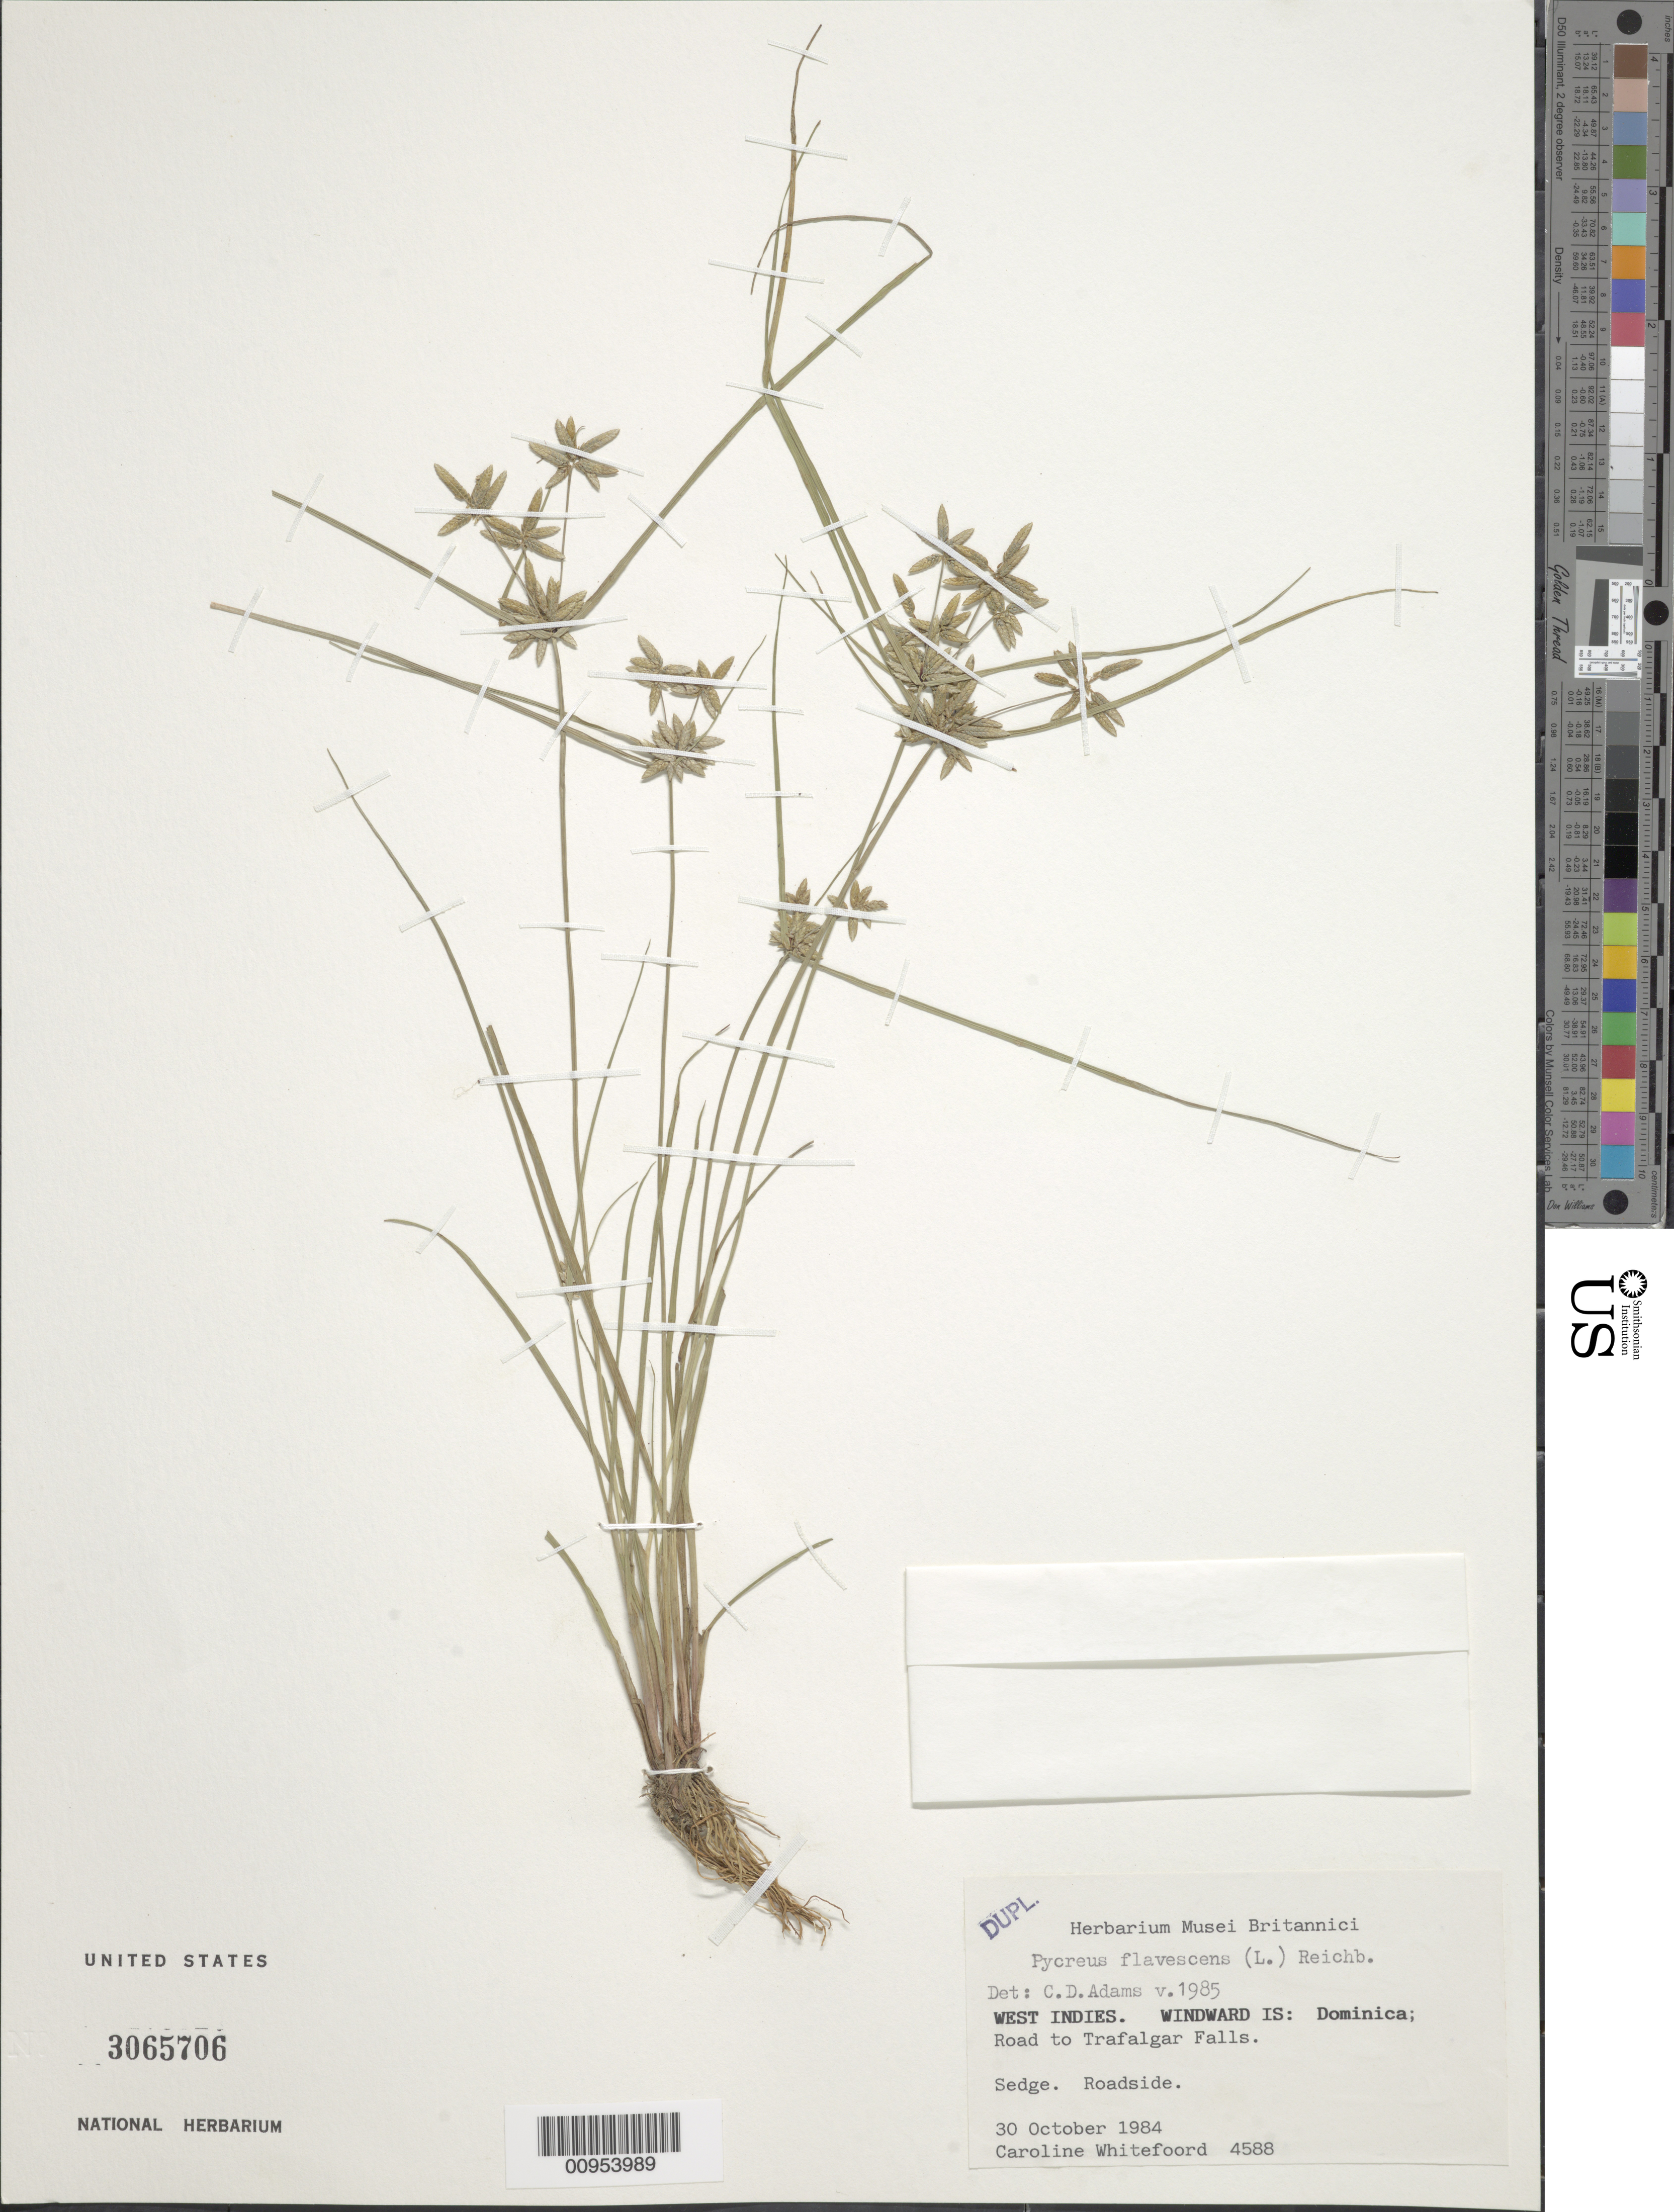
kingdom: Plantae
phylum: Tracheophyta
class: Liliopsida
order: Poales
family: Cyperaceae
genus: Cyperus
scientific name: Cyperus flavescens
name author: L.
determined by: Adams, C. D.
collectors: C. Whitefoord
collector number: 4588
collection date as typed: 30 Oct 1984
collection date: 1984-10-30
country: Dominica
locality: Road to Trafalgar Falls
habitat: Roadside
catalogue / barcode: US 3065706